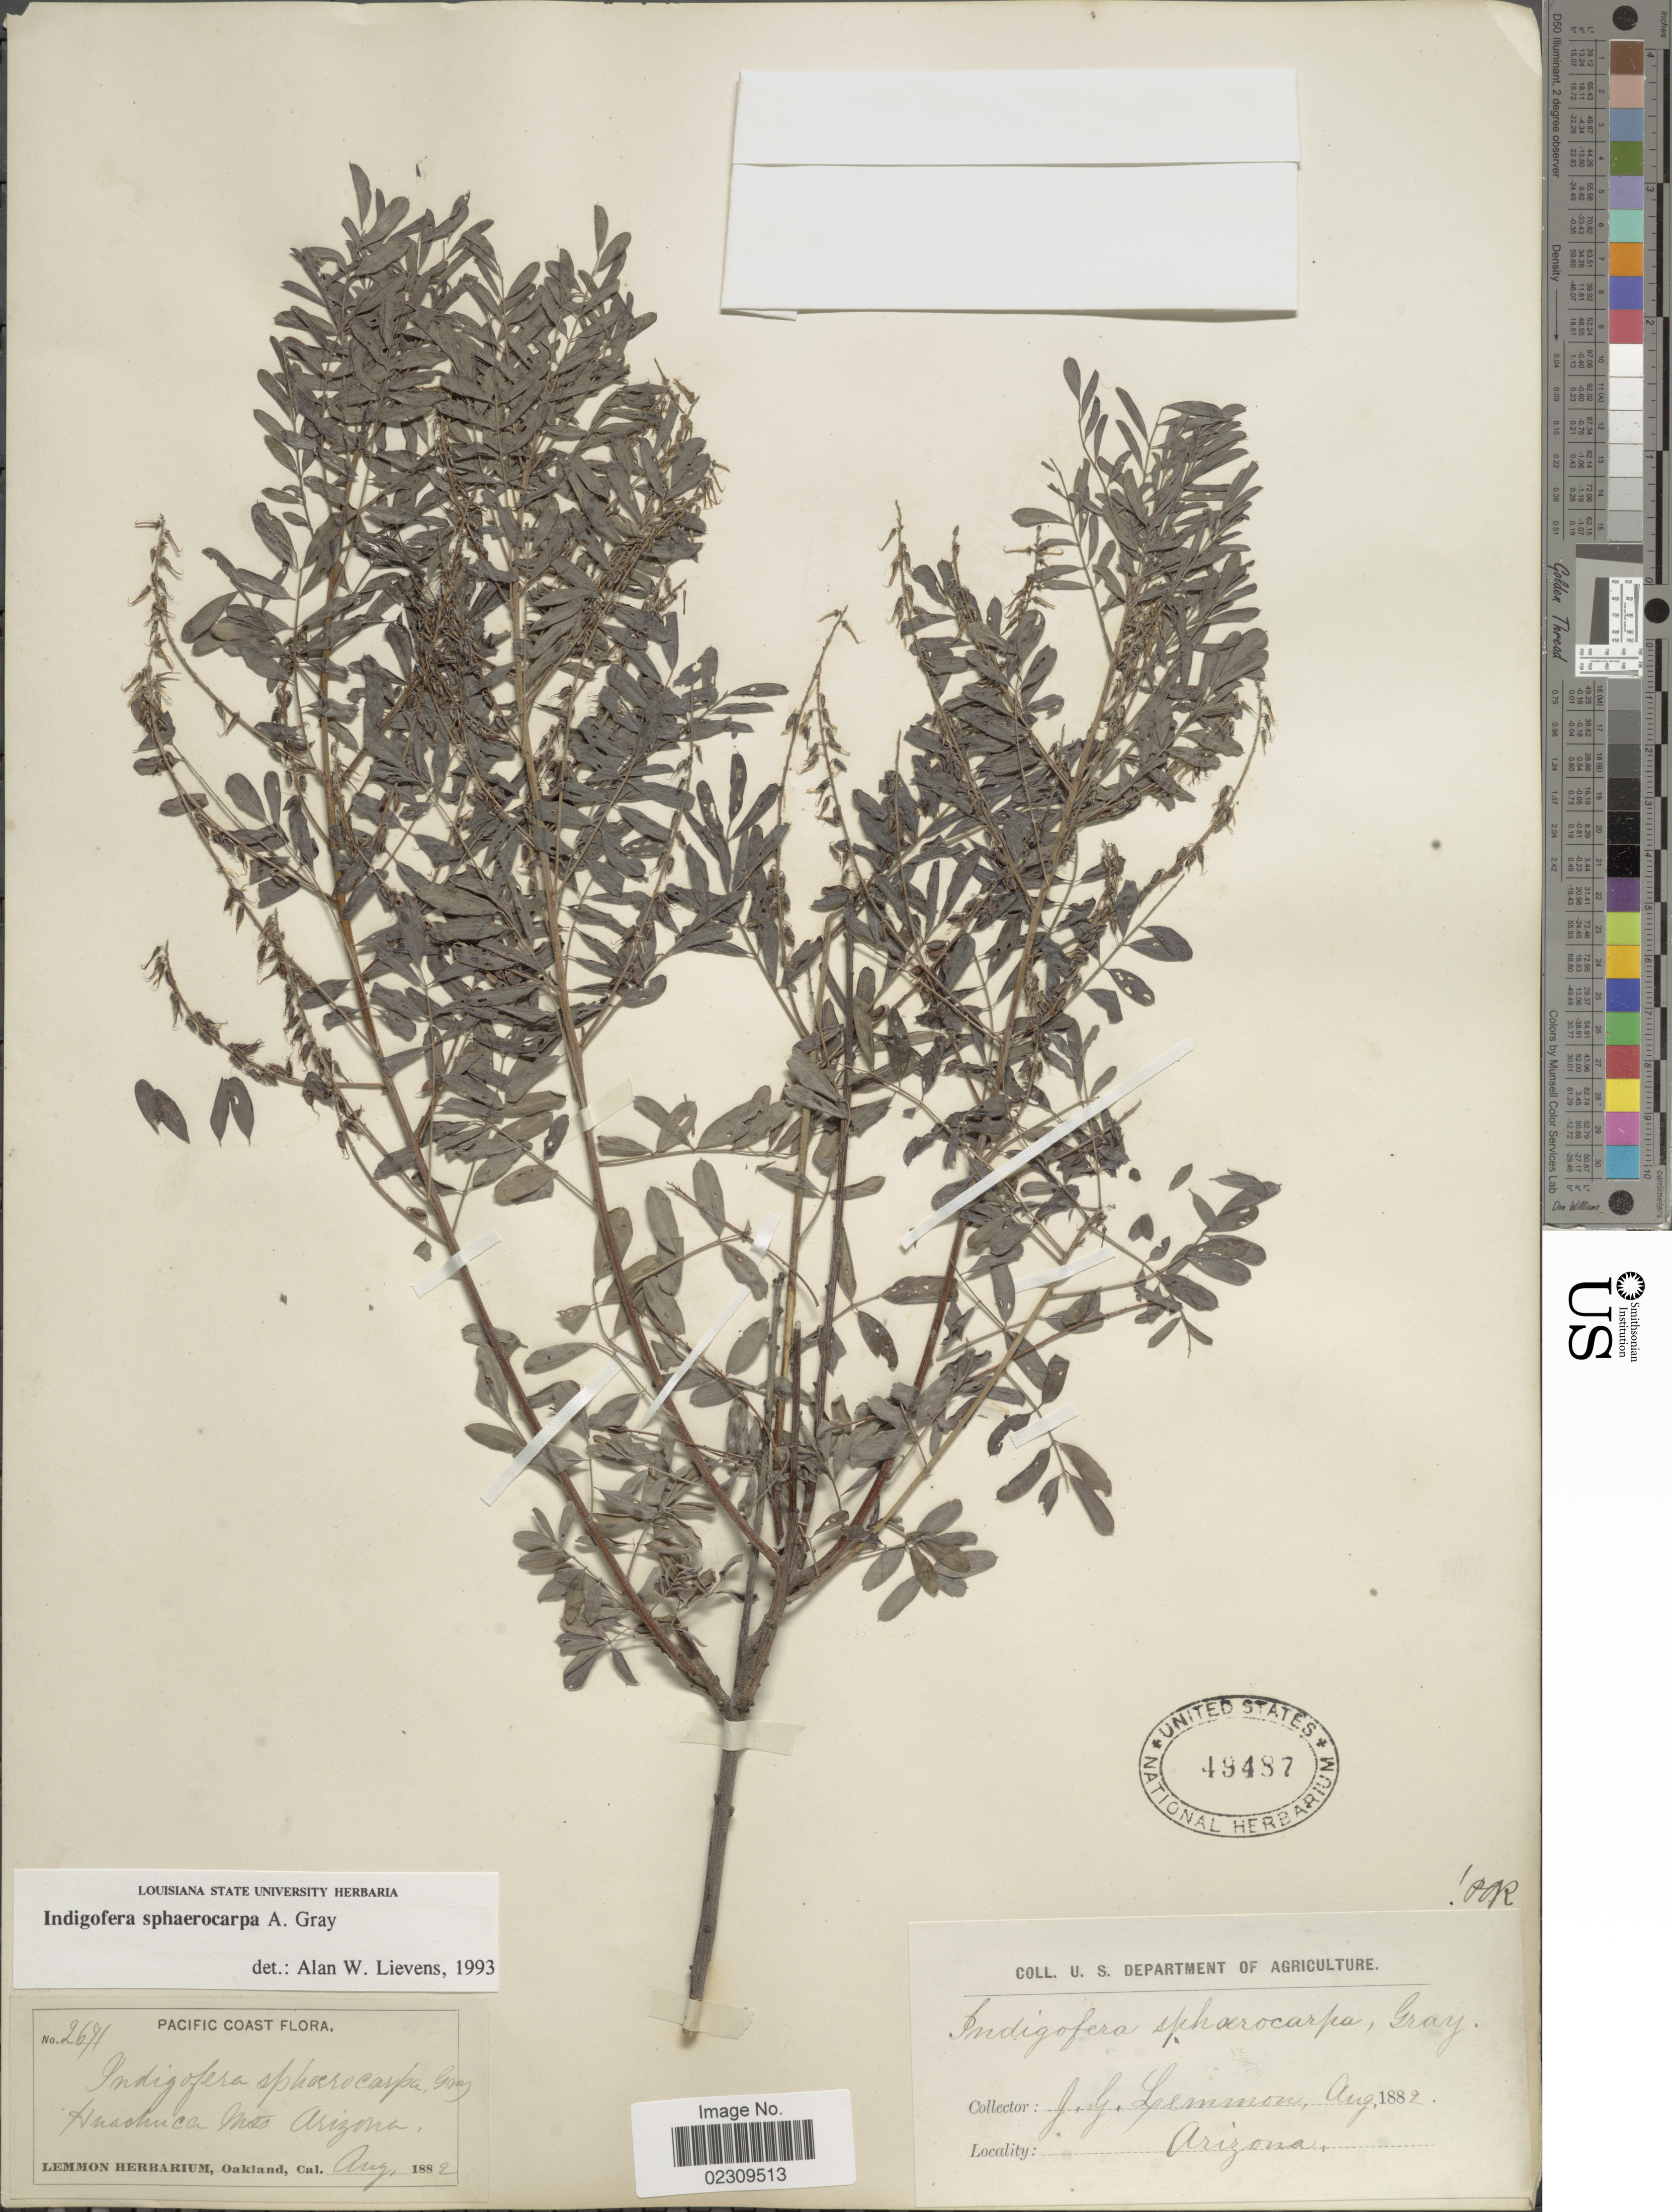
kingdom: Plantae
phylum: Tracheophyta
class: Magnoliopsida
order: Fabales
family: Fabaceae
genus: Indigofera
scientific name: Indigofera sphaerocarpa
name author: A. Gray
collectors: J. Lemmon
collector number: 2671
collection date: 1882-08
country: United States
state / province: Arizona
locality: Pacific Coast, Huachuca Mts.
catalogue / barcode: US 49487